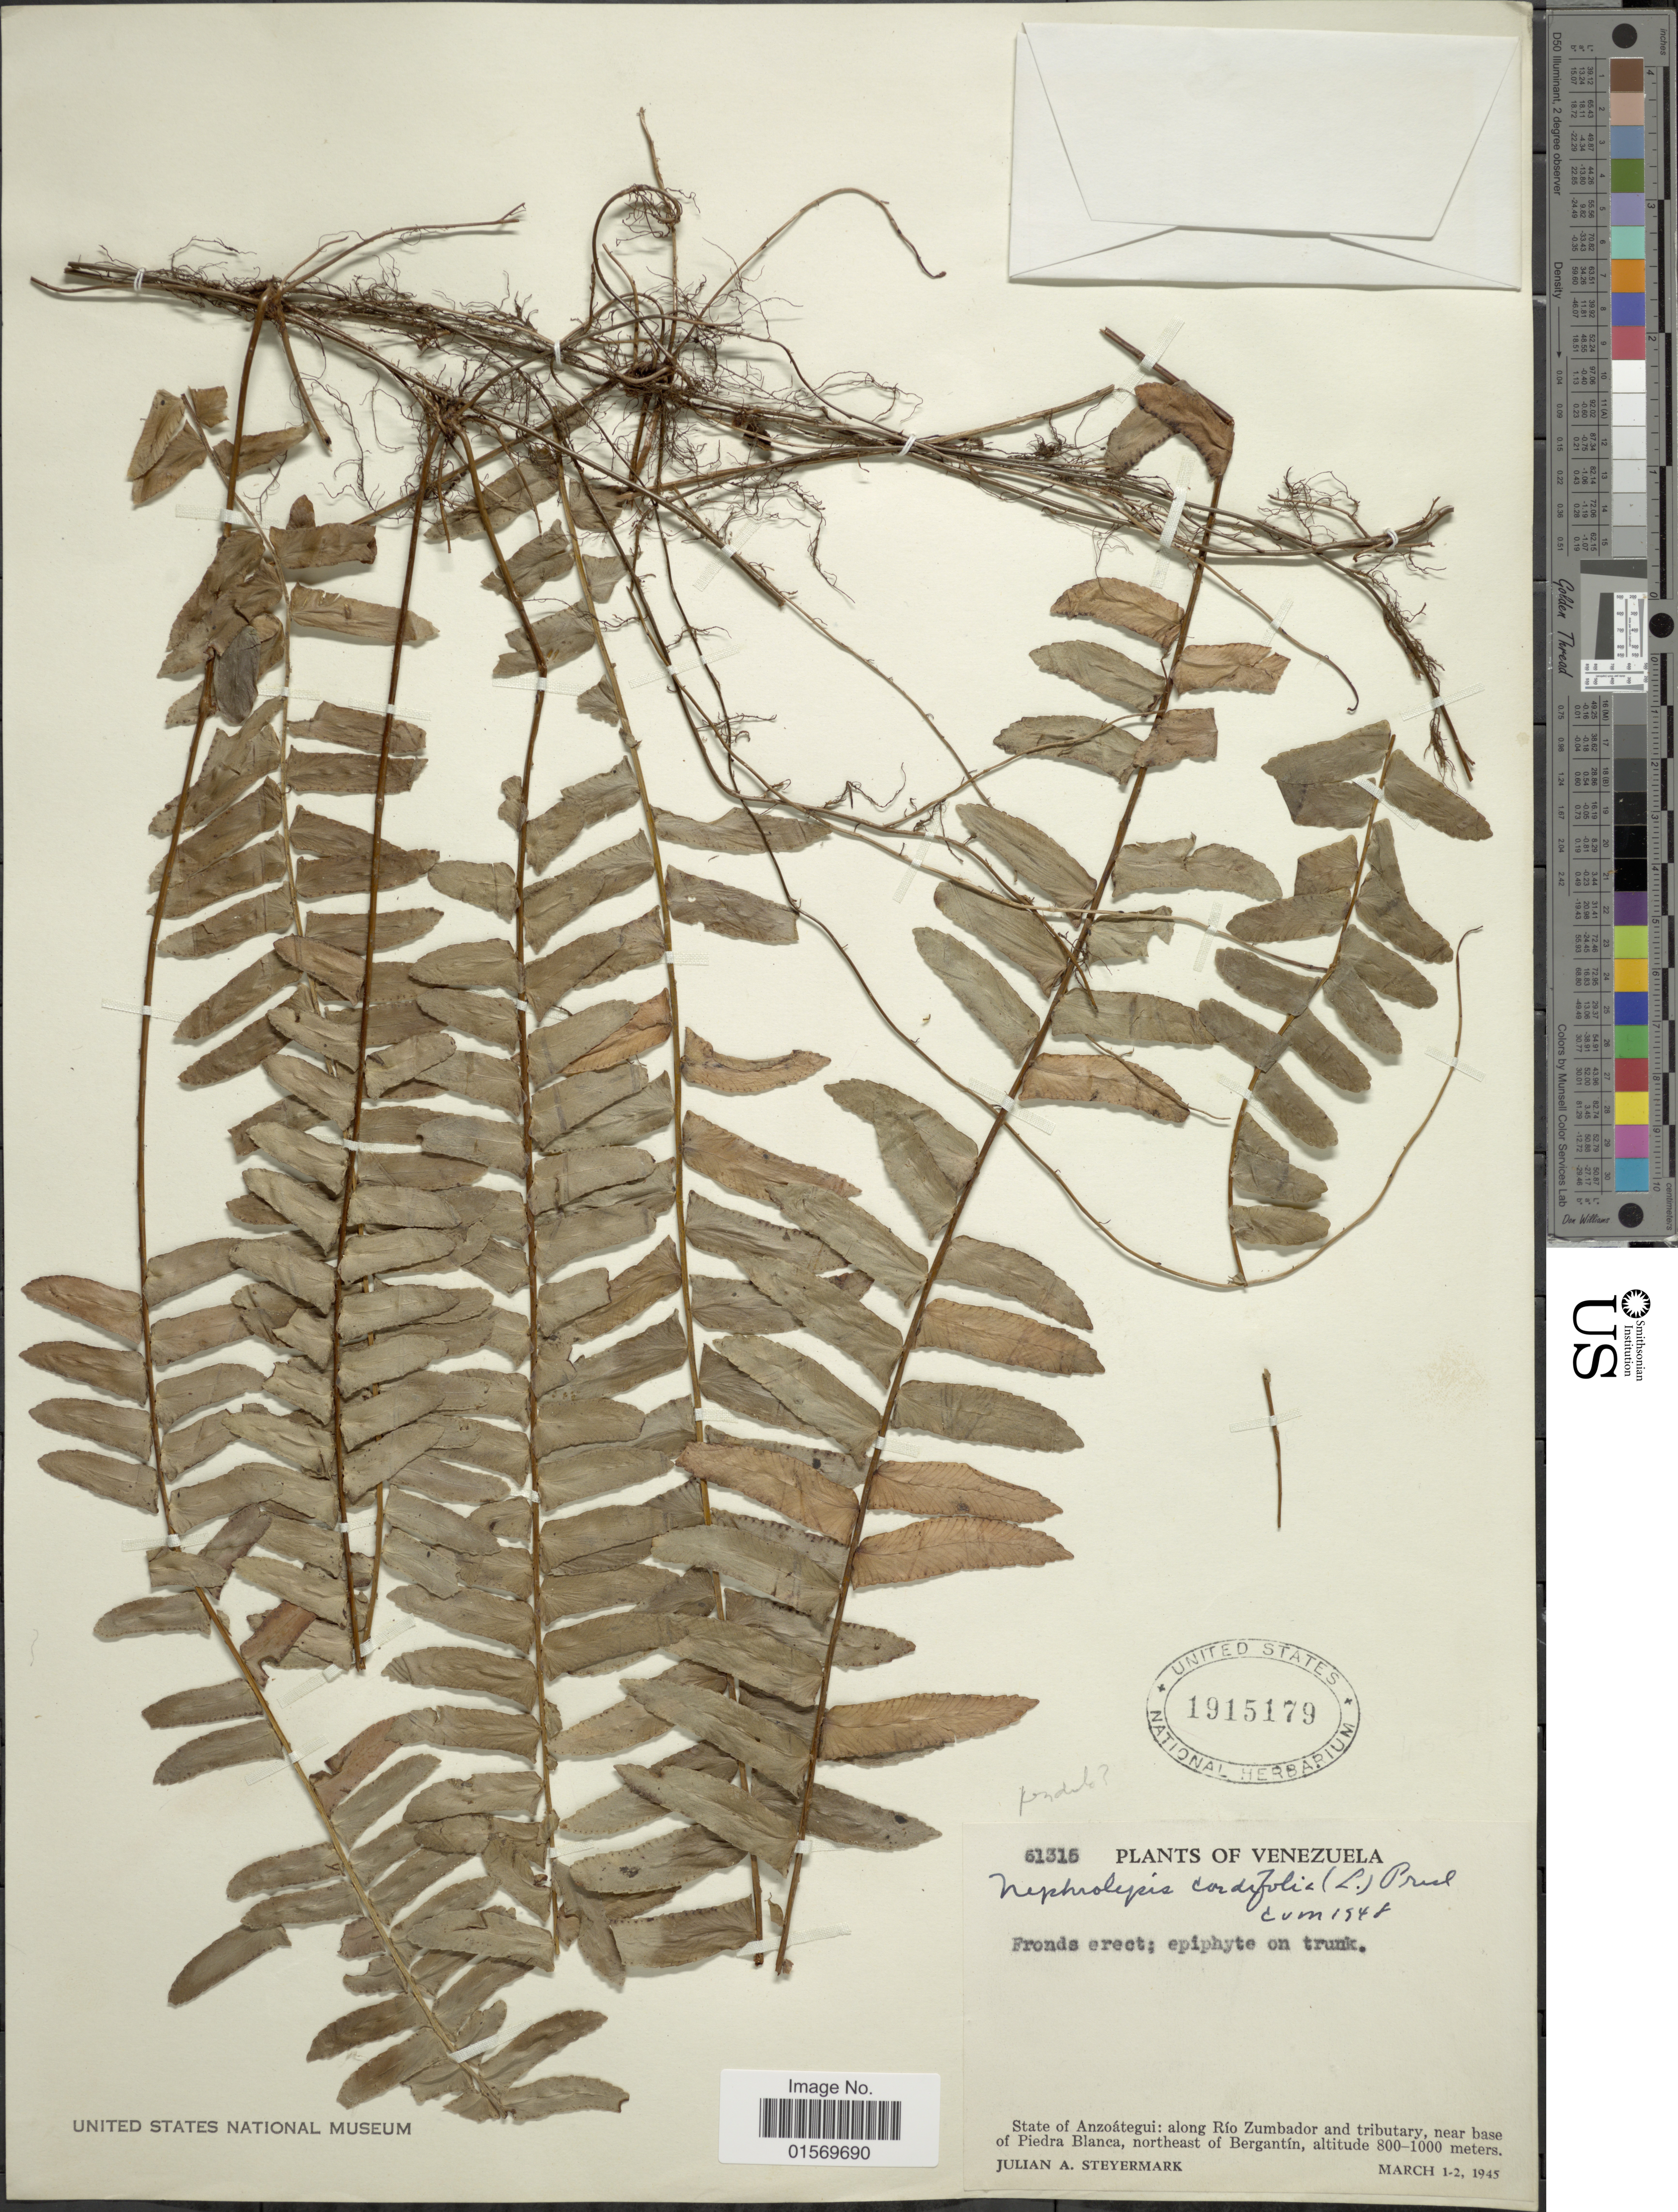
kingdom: Plantae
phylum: Tracheophyta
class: Polypodiopsida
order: Polypodiales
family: Nephrolepidaceae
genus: Nephrolepis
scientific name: Nephrolepis cordifolia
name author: (L.) C. Presl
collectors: J. Steyermark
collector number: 61315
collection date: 1945-03-01/1945-03-02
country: Venezuela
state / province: Anzoategui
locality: Along Rio Zumbador and tributary, near base of Piedra Blanca, northeast of Bergantin.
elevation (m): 800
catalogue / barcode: US 1915179